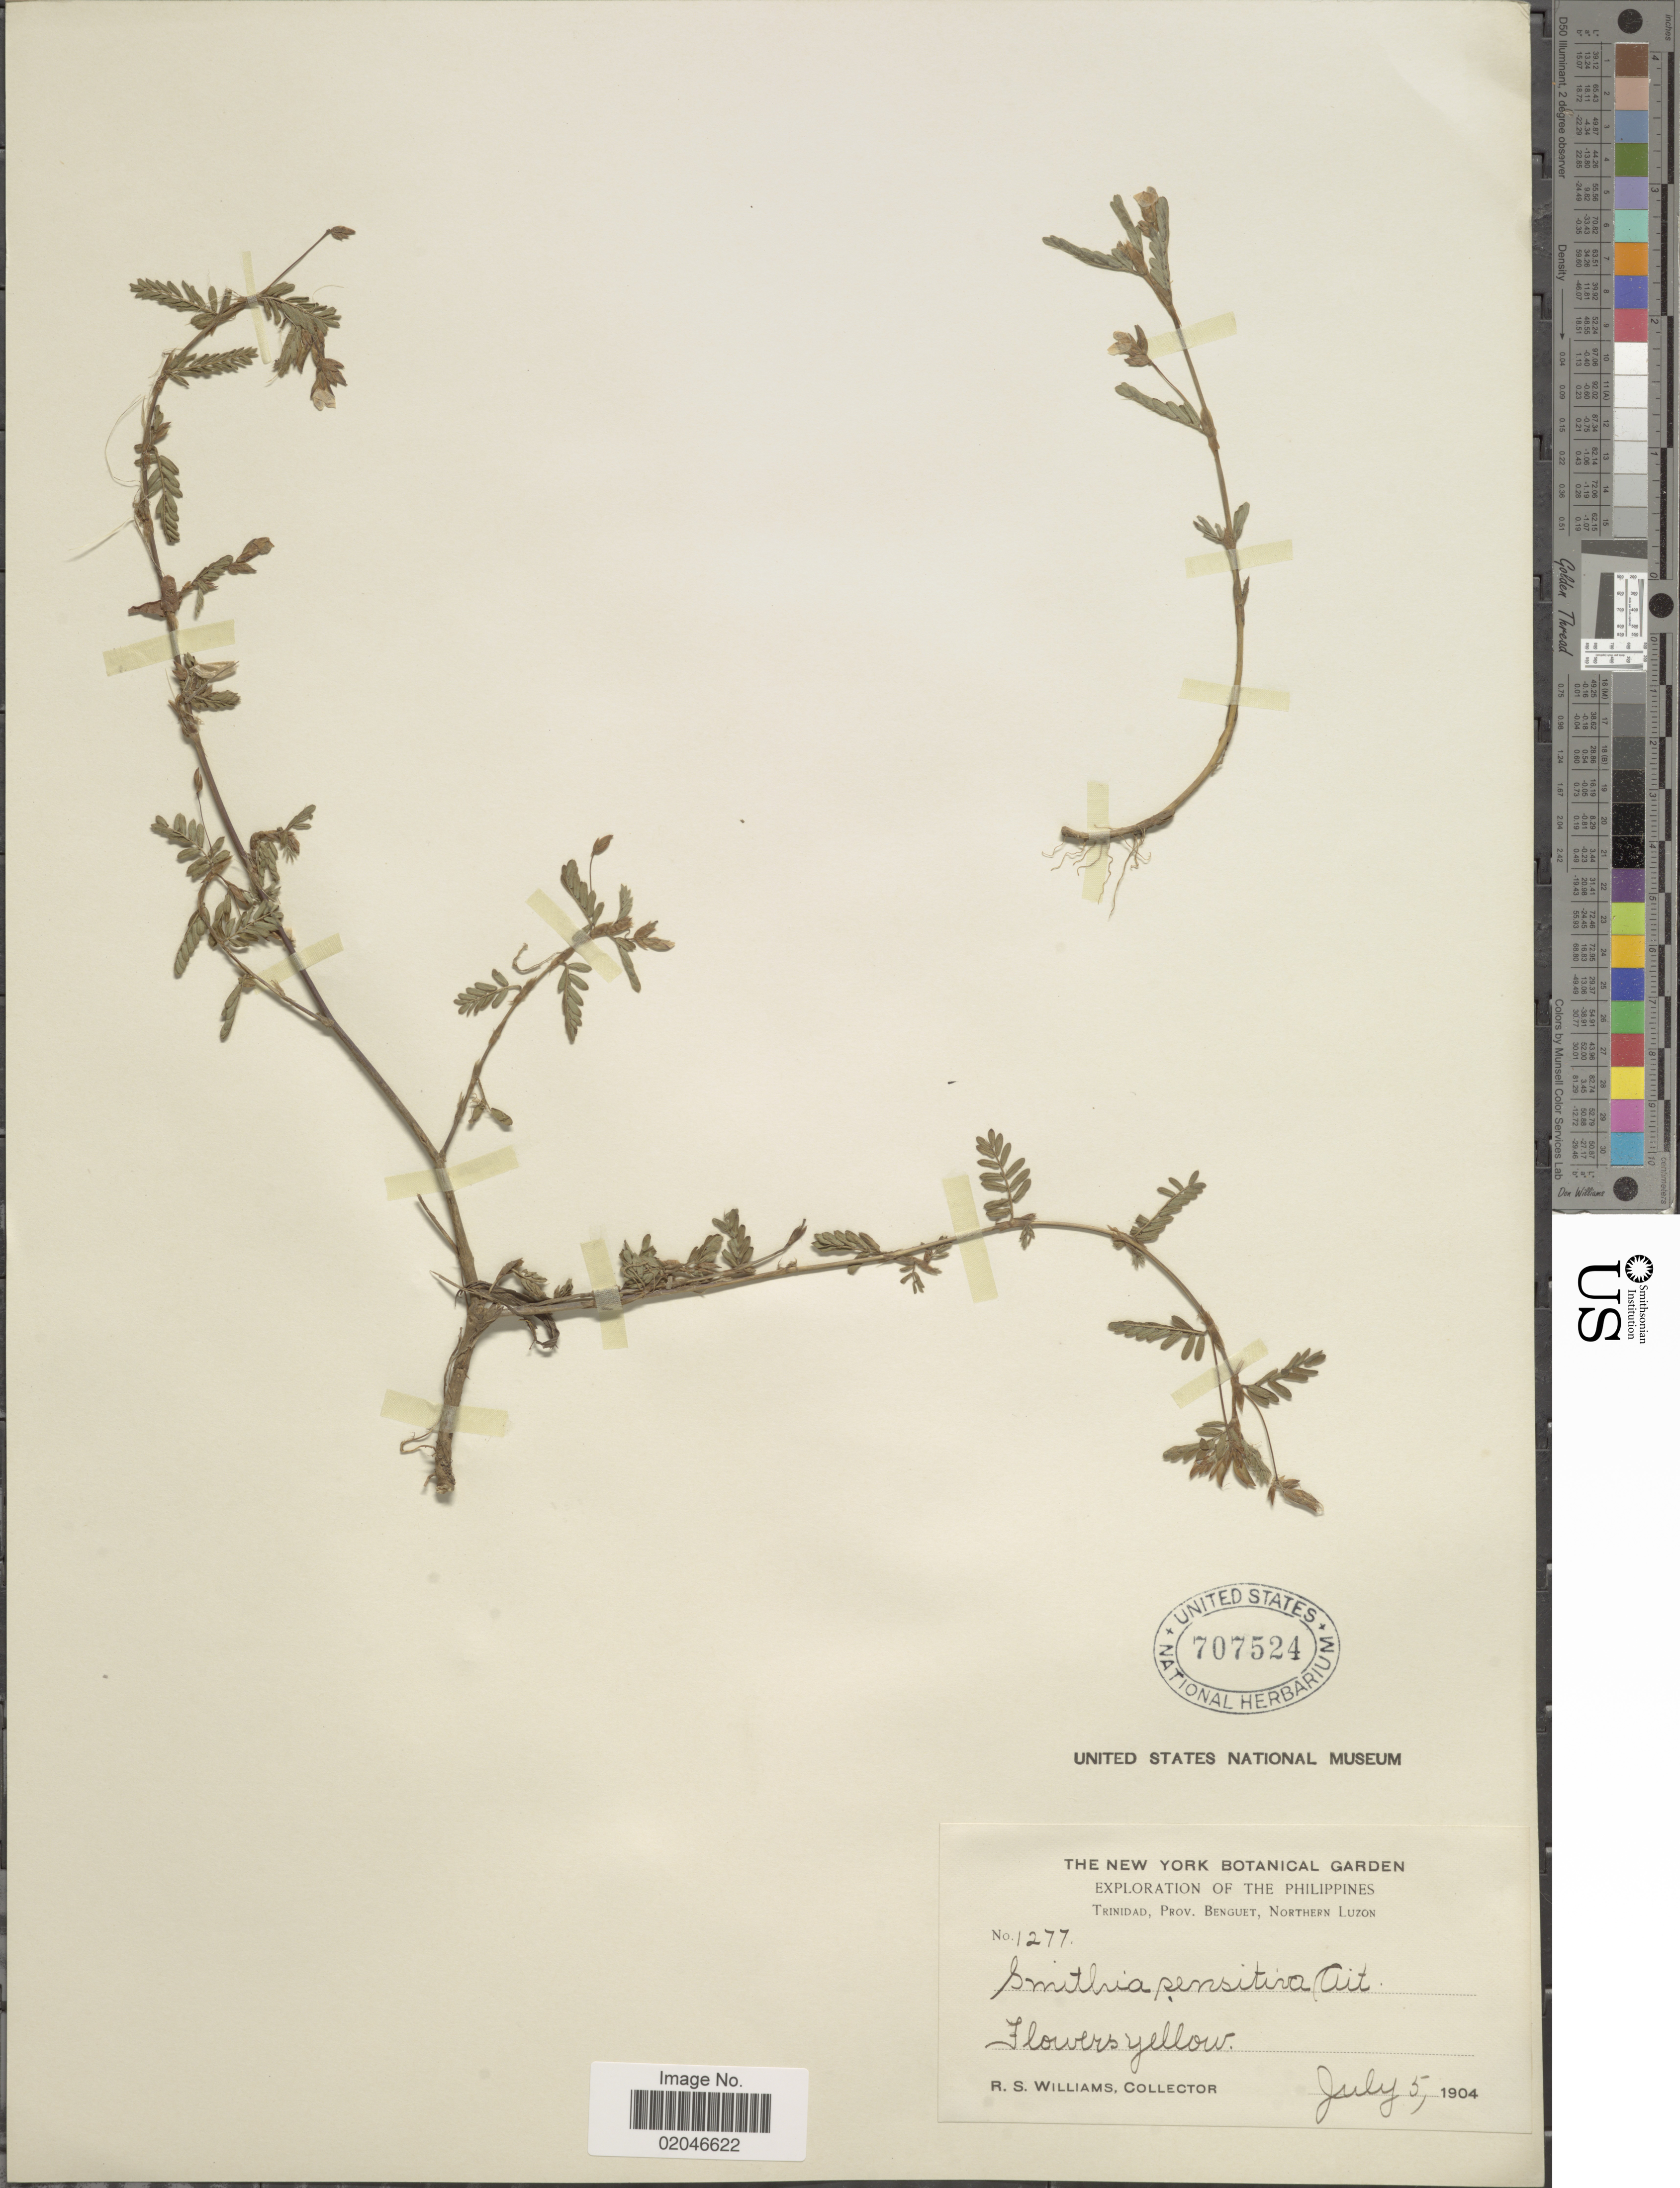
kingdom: Plantae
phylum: Tracheophyta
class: Magnoliopsida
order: Fabales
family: Fabaceae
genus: Smithia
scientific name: Smithia sensitiva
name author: Aiton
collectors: R. S. Williams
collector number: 1277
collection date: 1904-07-05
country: Philippines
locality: Trinidad, Prov. Benguet, Northern Luzon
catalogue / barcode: US 707524